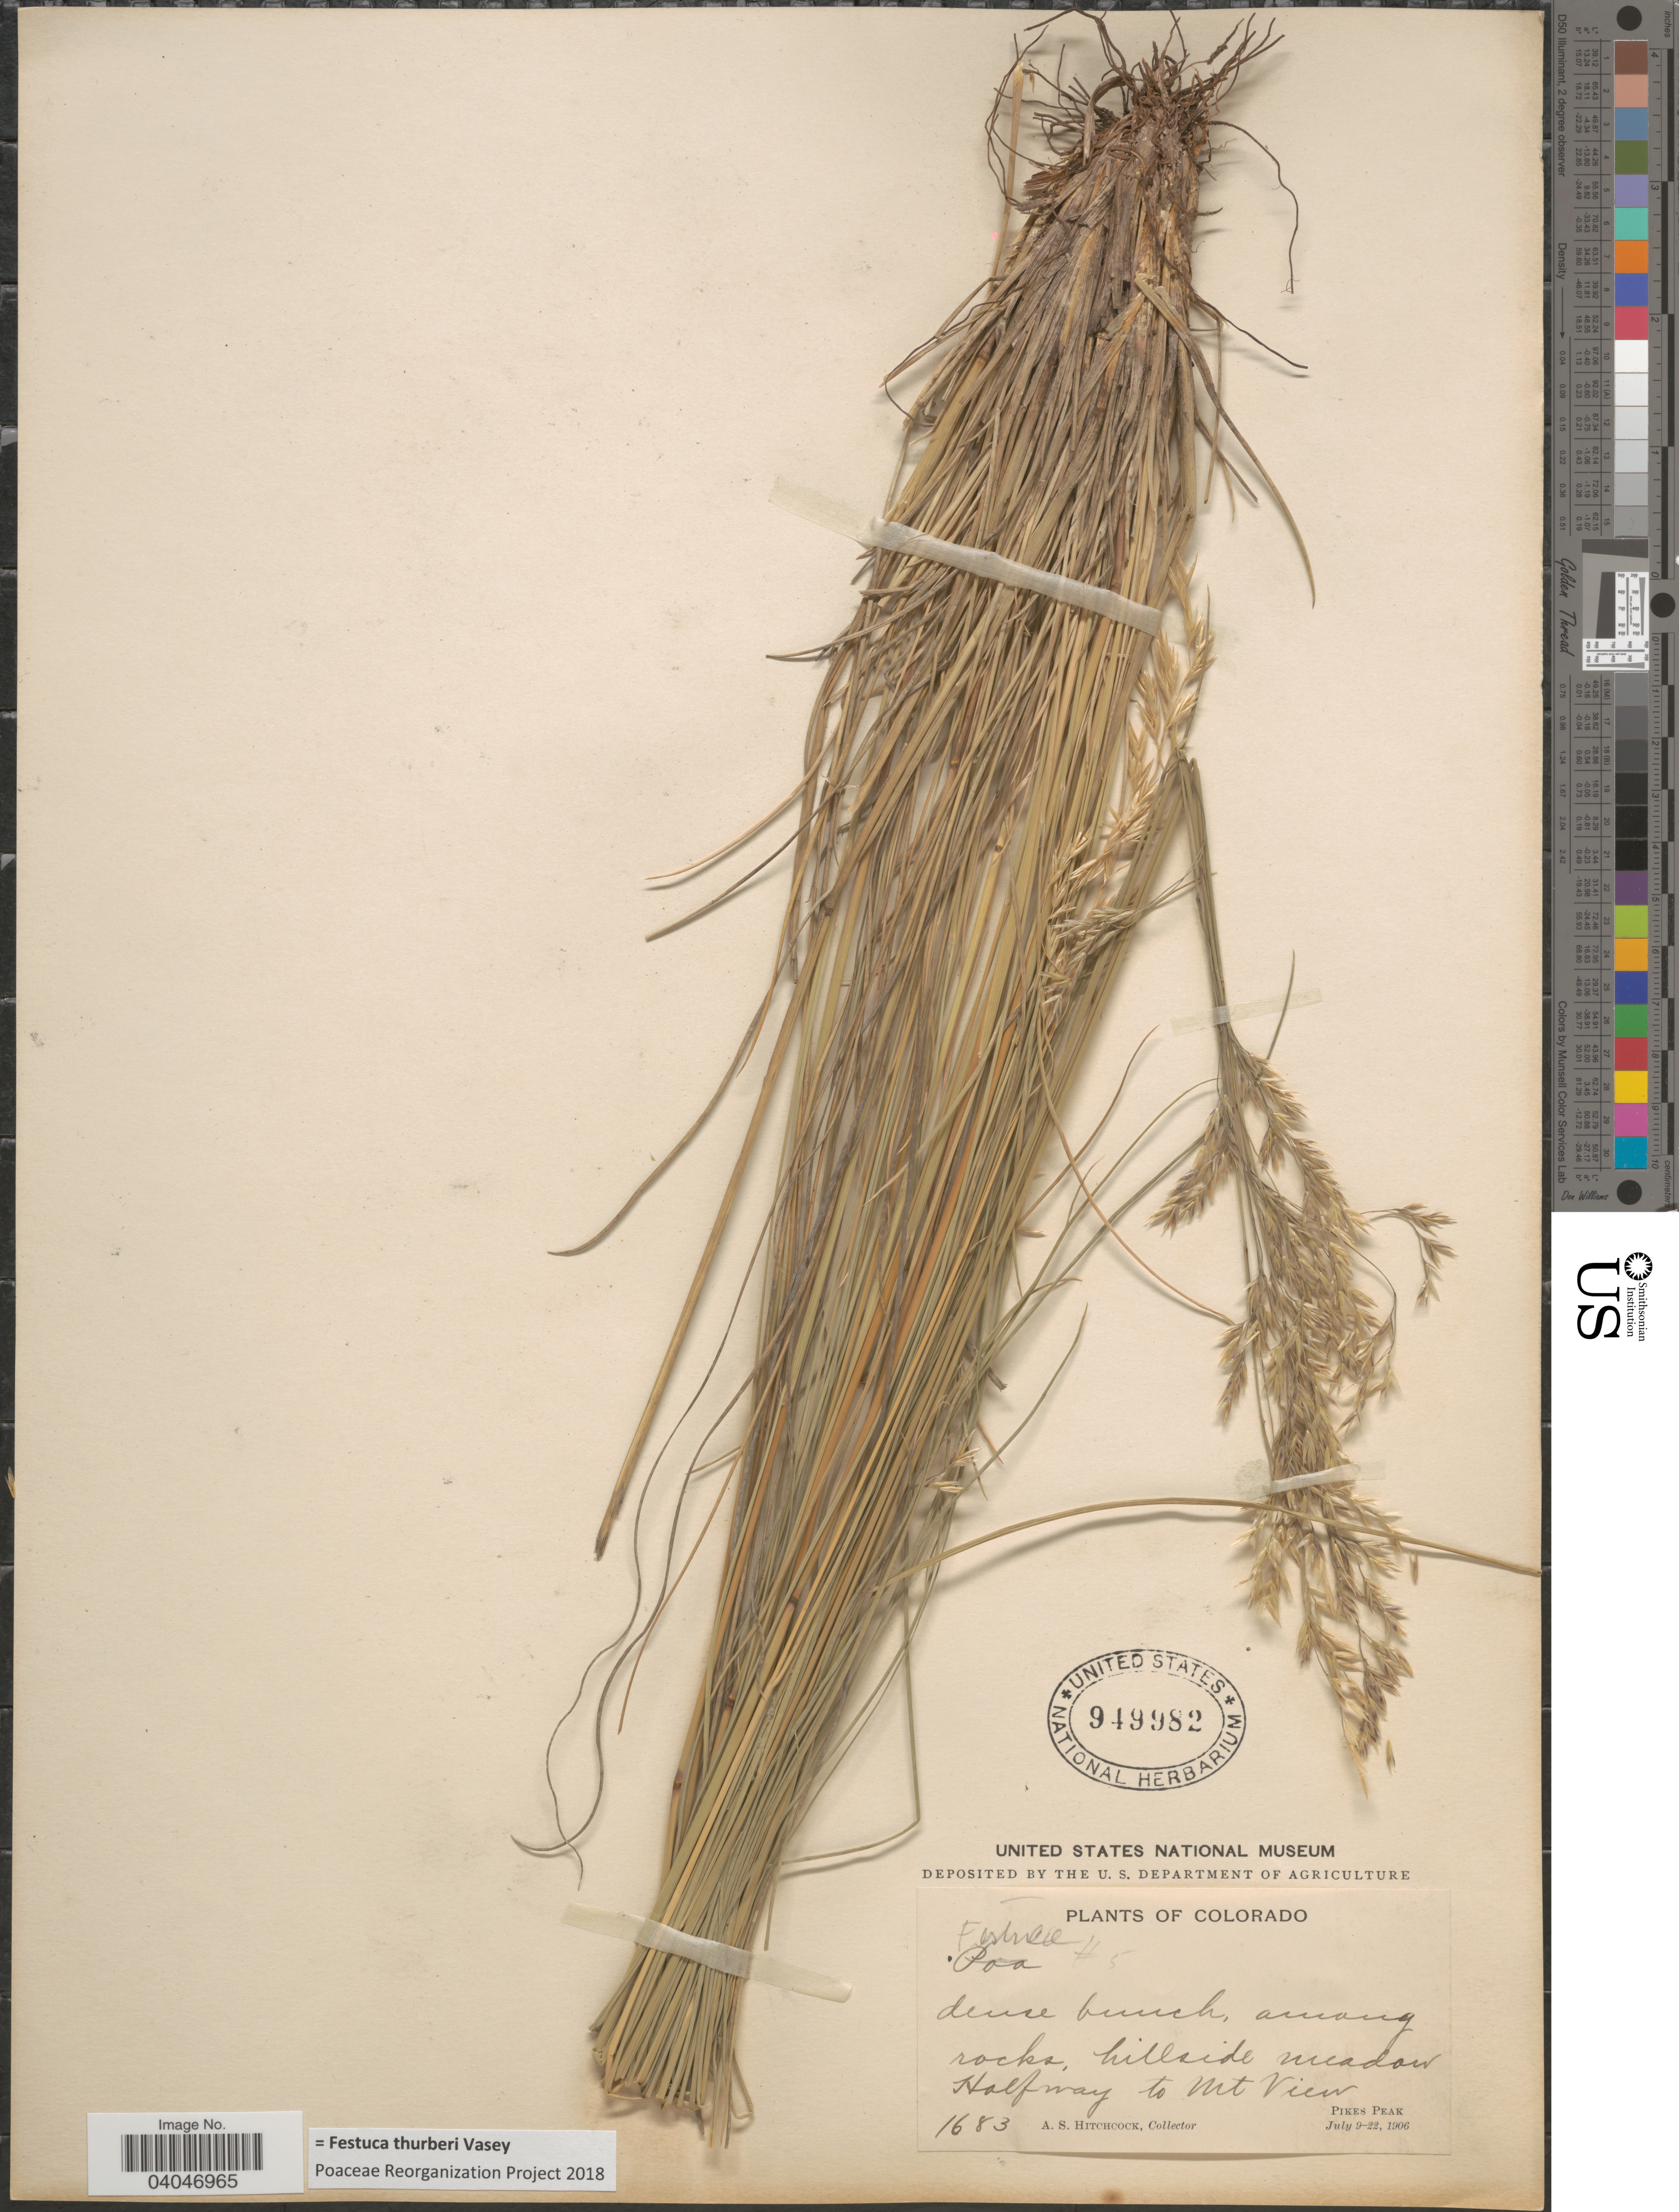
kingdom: Plantae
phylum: Tracheophyta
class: Liliopsida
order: Poales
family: Poaceae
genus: Festuca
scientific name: Festuca thurberi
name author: Vasey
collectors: A. S. Hitchcock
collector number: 1683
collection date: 1906-07-09/1906-07-22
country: United States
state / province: Colorado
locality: Hillside meadow Halfway to Mt View. Pikes Peak.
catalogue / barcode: US 949982